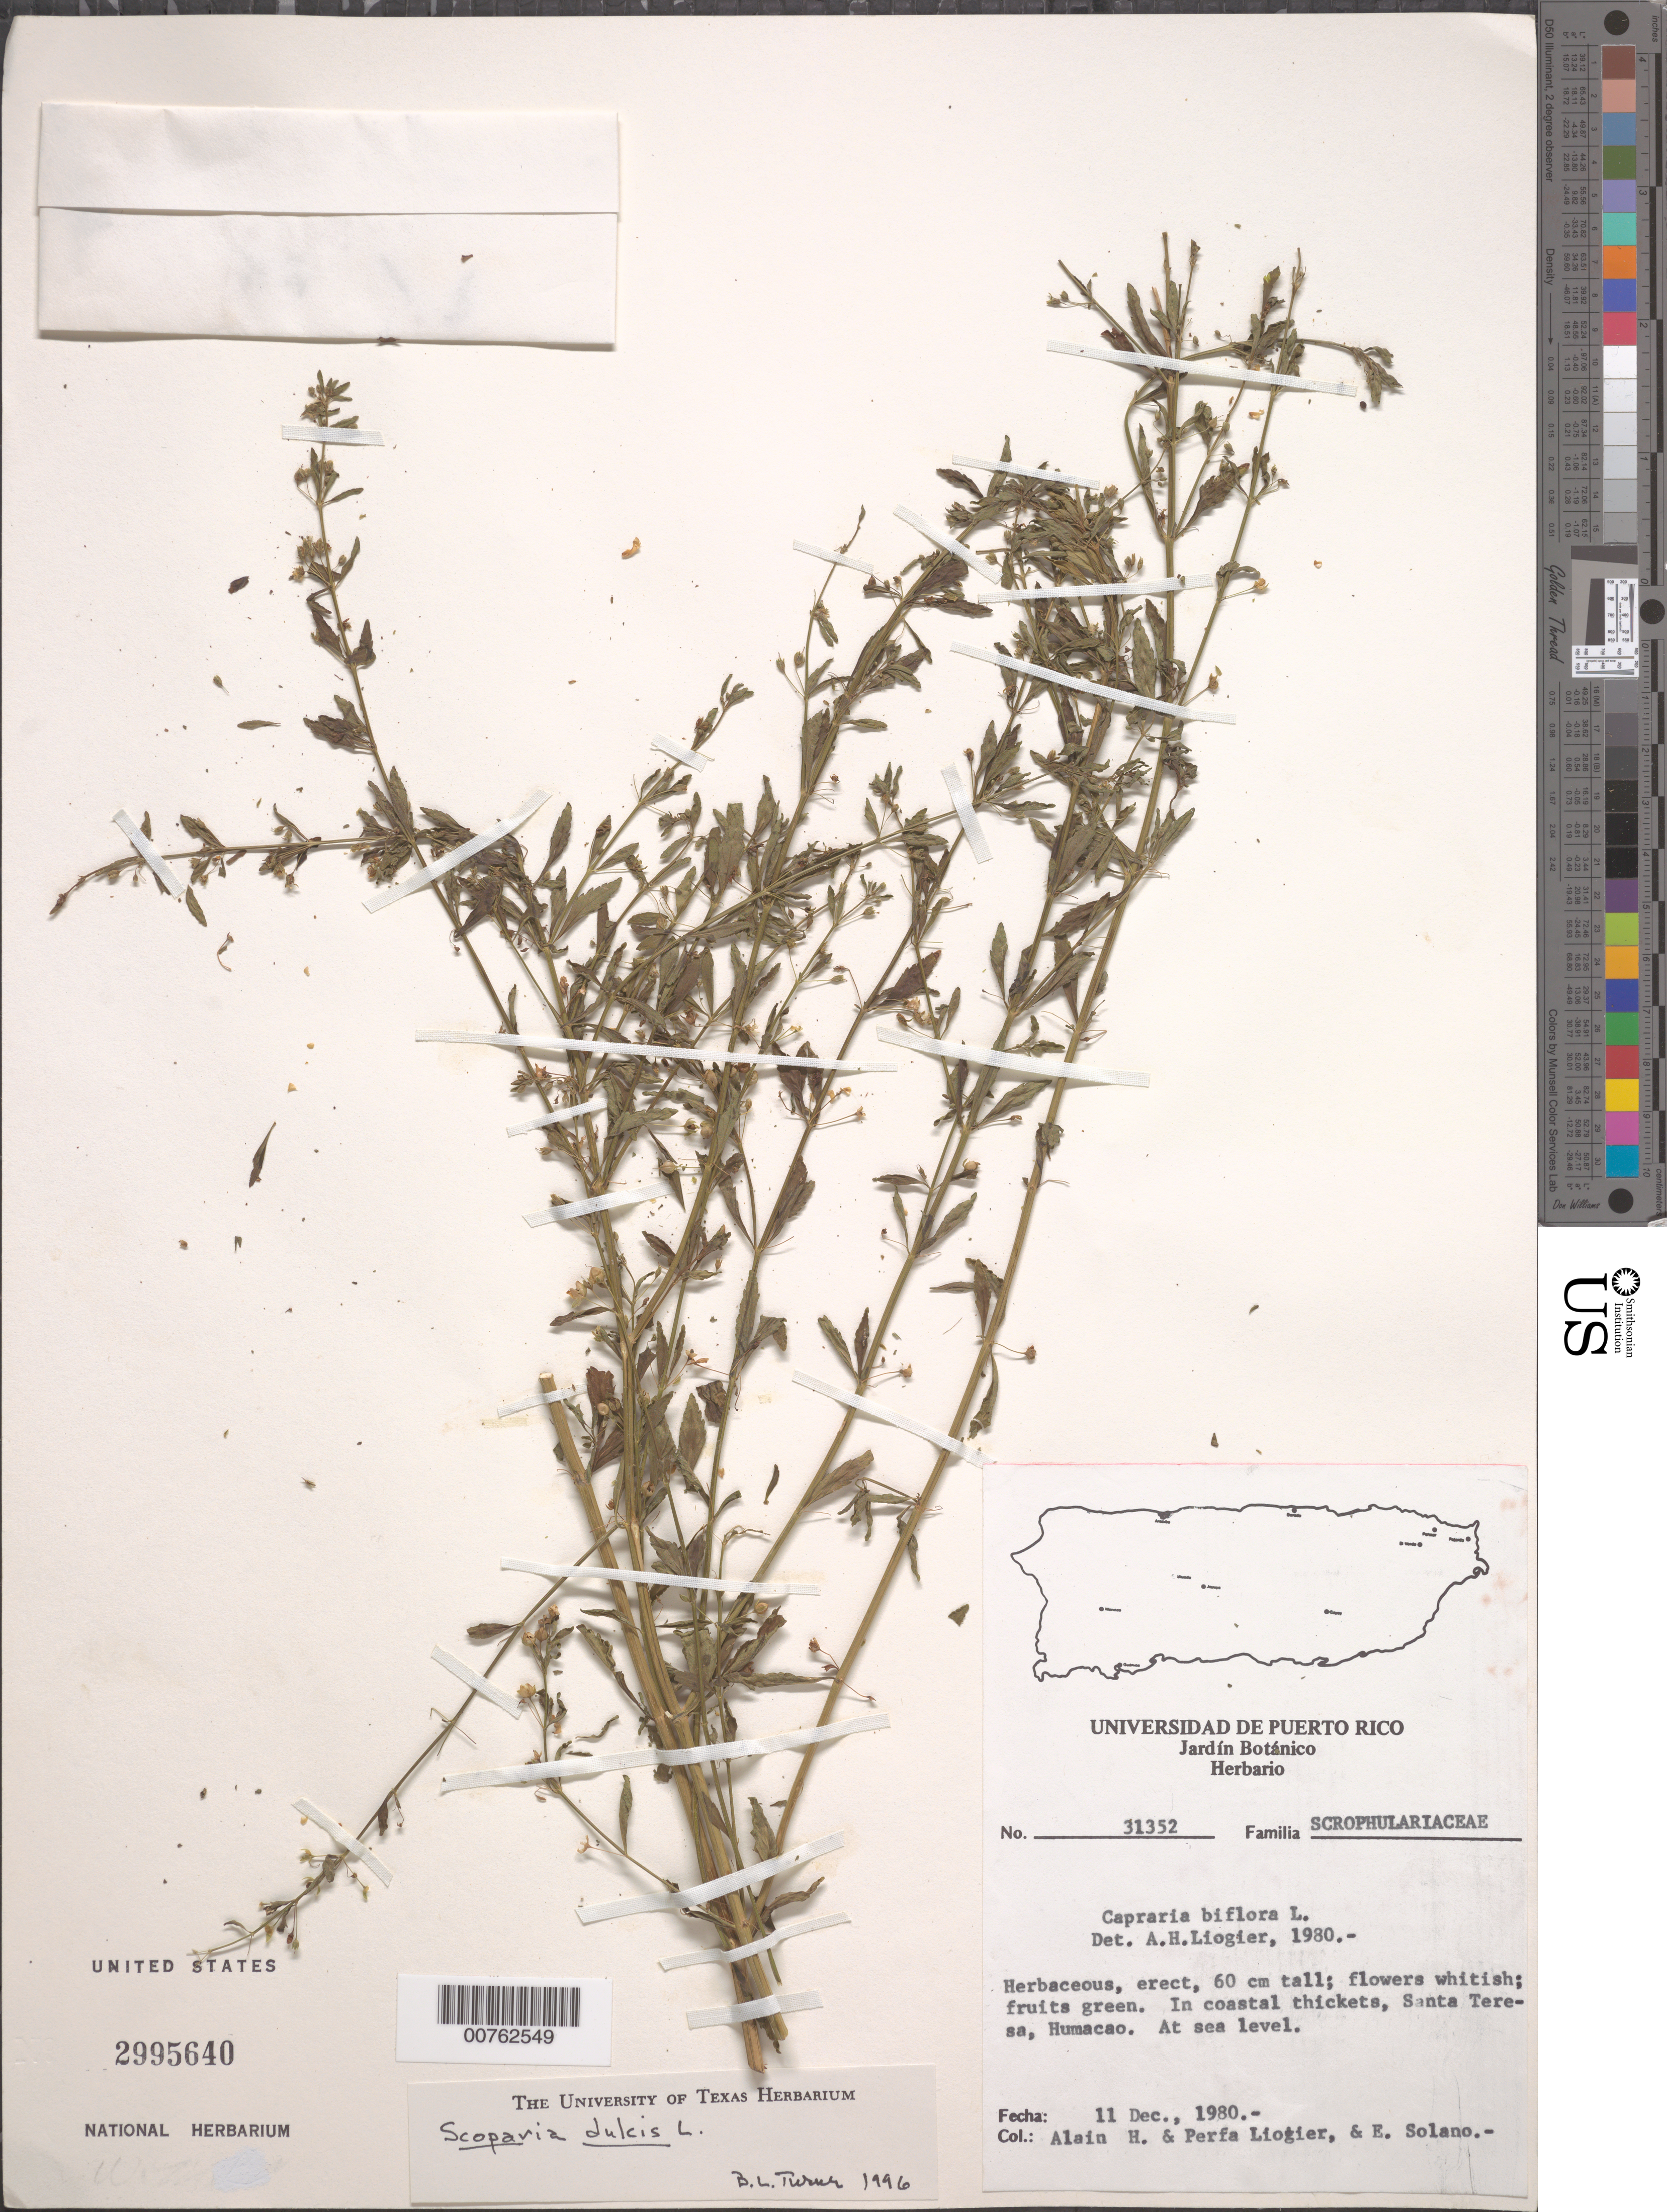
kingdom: Plantae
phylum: Tracheophyta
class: Magnoliopsida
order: Lamiales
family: Plantaginaceae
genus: Scoparia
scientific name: Scoparia dulcis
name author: L.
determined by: Turner, B. L.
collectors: A. H. Liogier, M. P. Liogier & E. Solano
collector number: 31352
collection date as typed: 11 Dec 1980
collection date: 1980-12-11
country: Puerto Rico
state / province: Humacao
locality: Santa Teresa, Humacao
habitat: Coastal thickets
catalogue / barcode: US 2995640